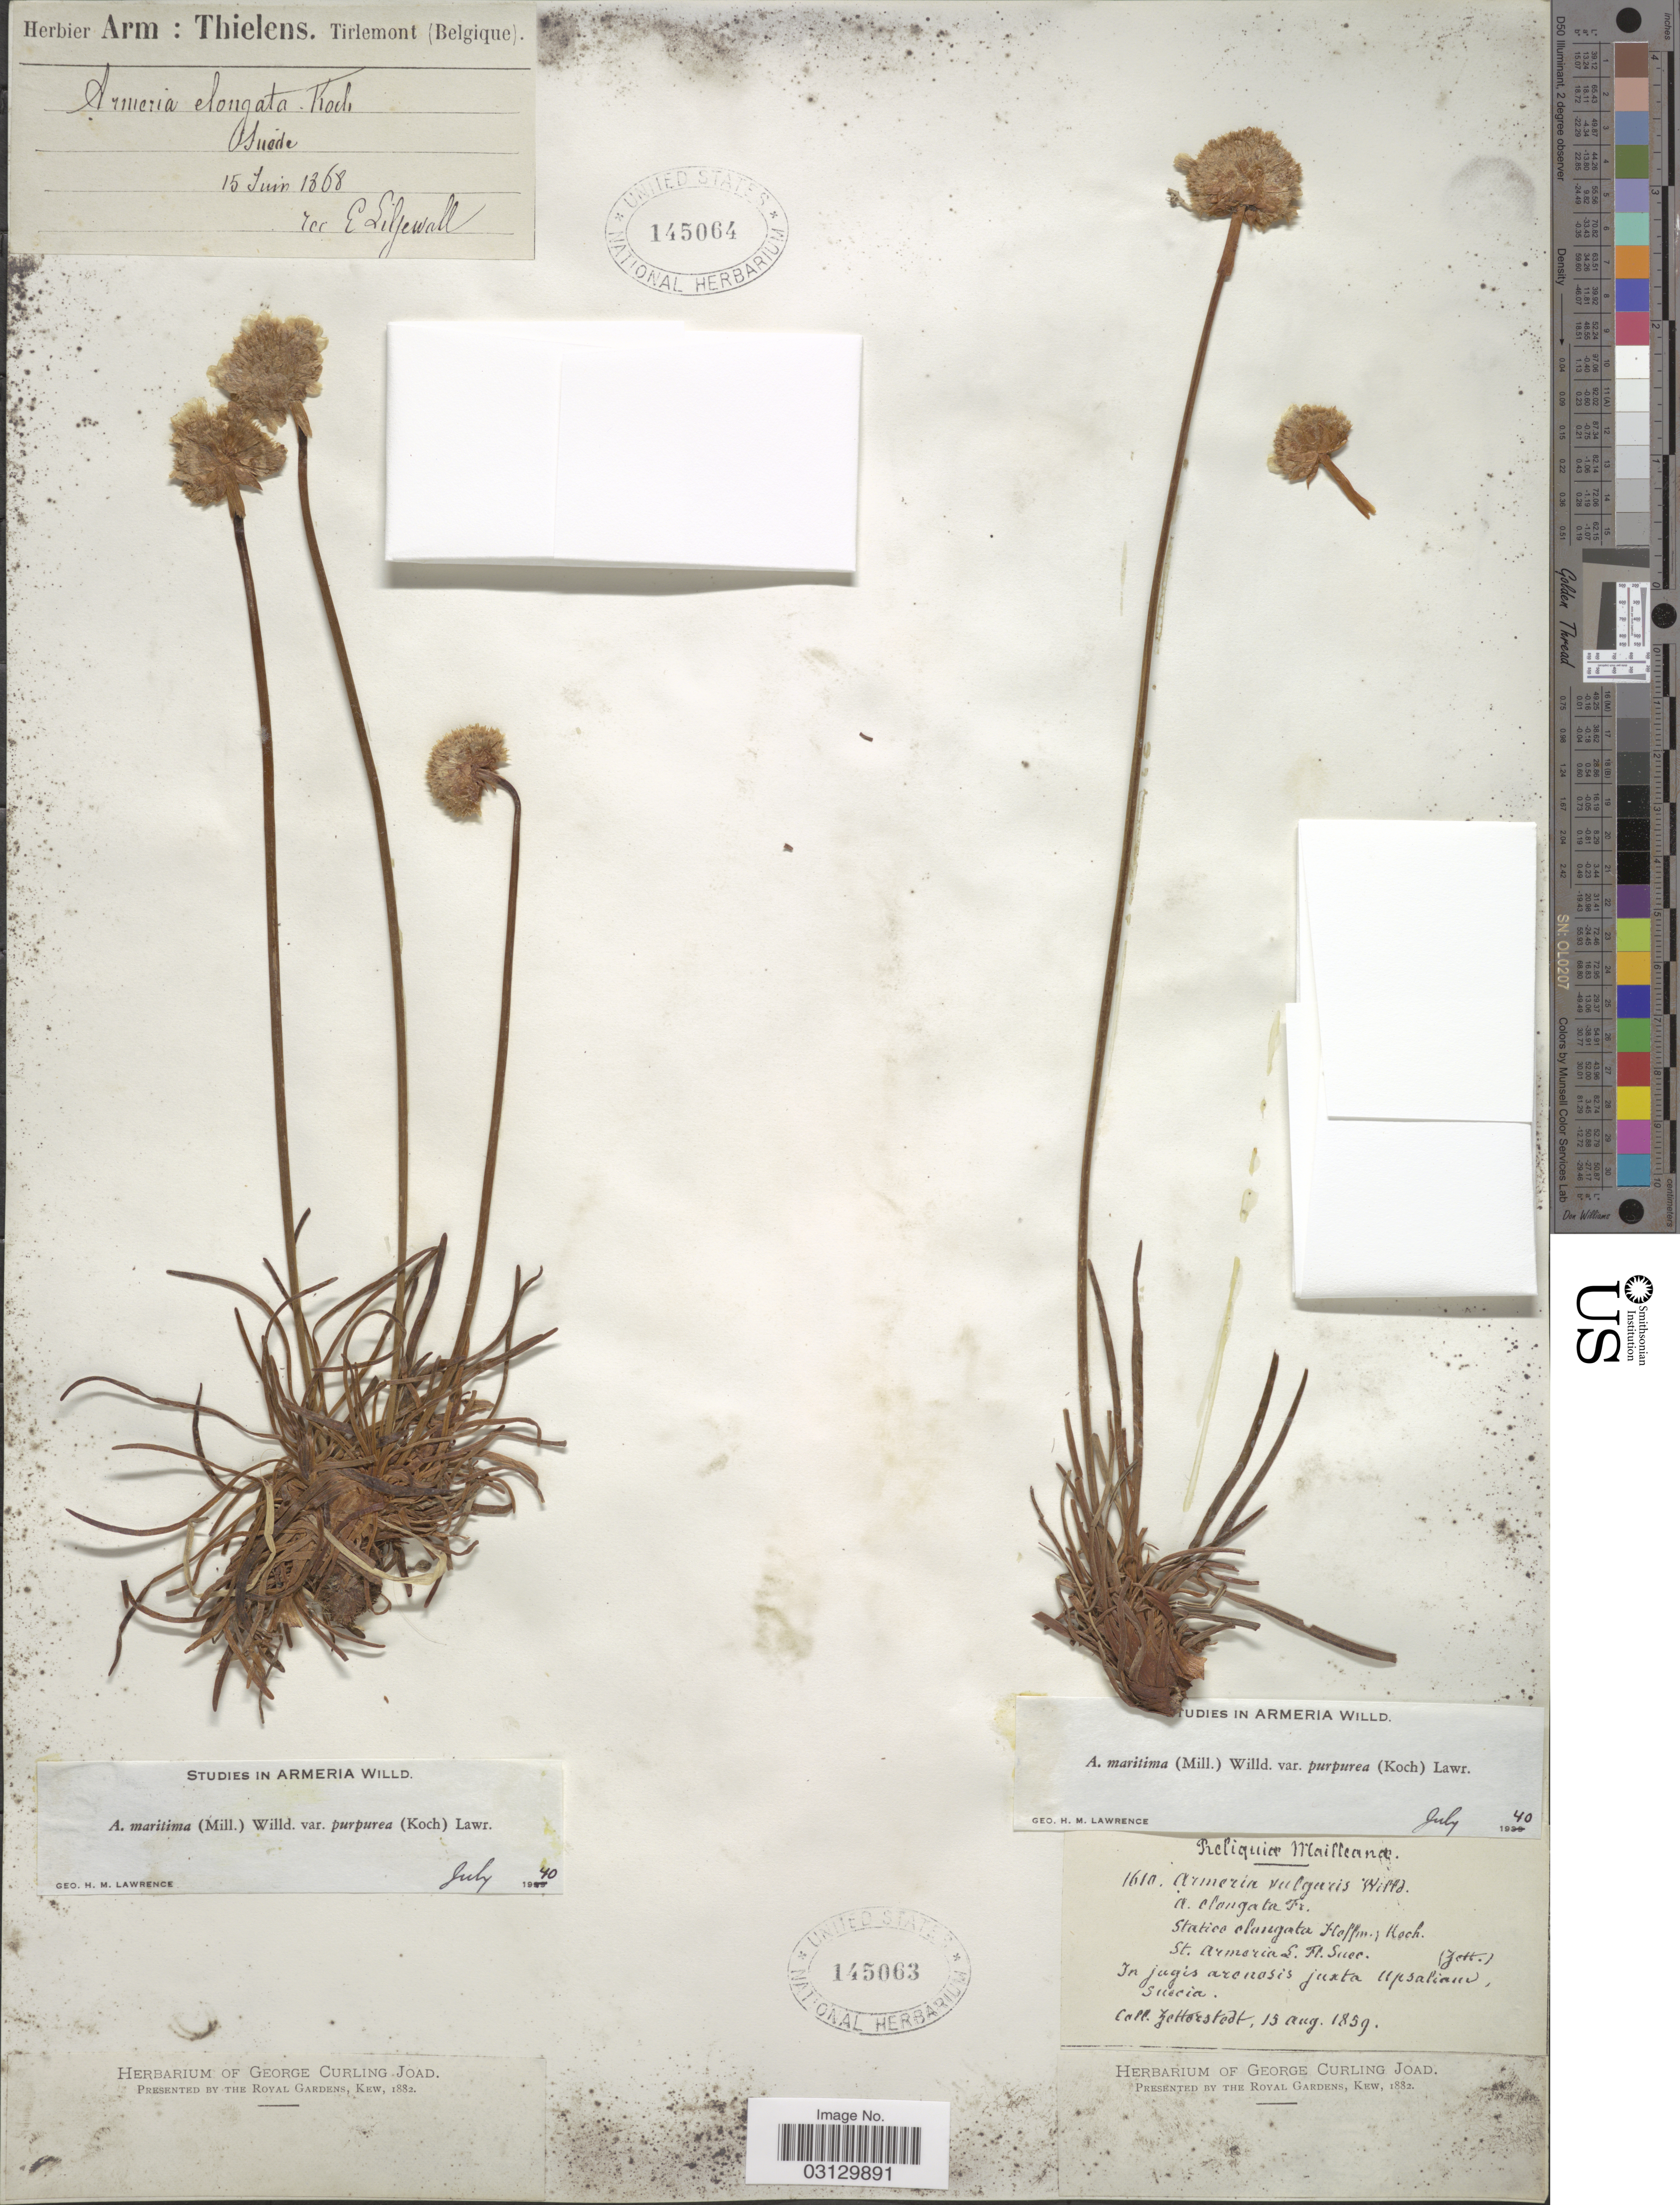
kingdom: Plantae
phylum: Tracheophyta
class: Magnoliopsida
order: Caryophyllales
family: Plumbaginaceae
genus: Armeria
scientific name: Armeria maritima subsp. purpurea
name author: (W.D.J. Koch) Á. Löve & D. Löve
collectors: E. Liljewall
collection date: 1868-06-15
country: Sweden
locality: Suéde.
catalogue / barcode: US 145064